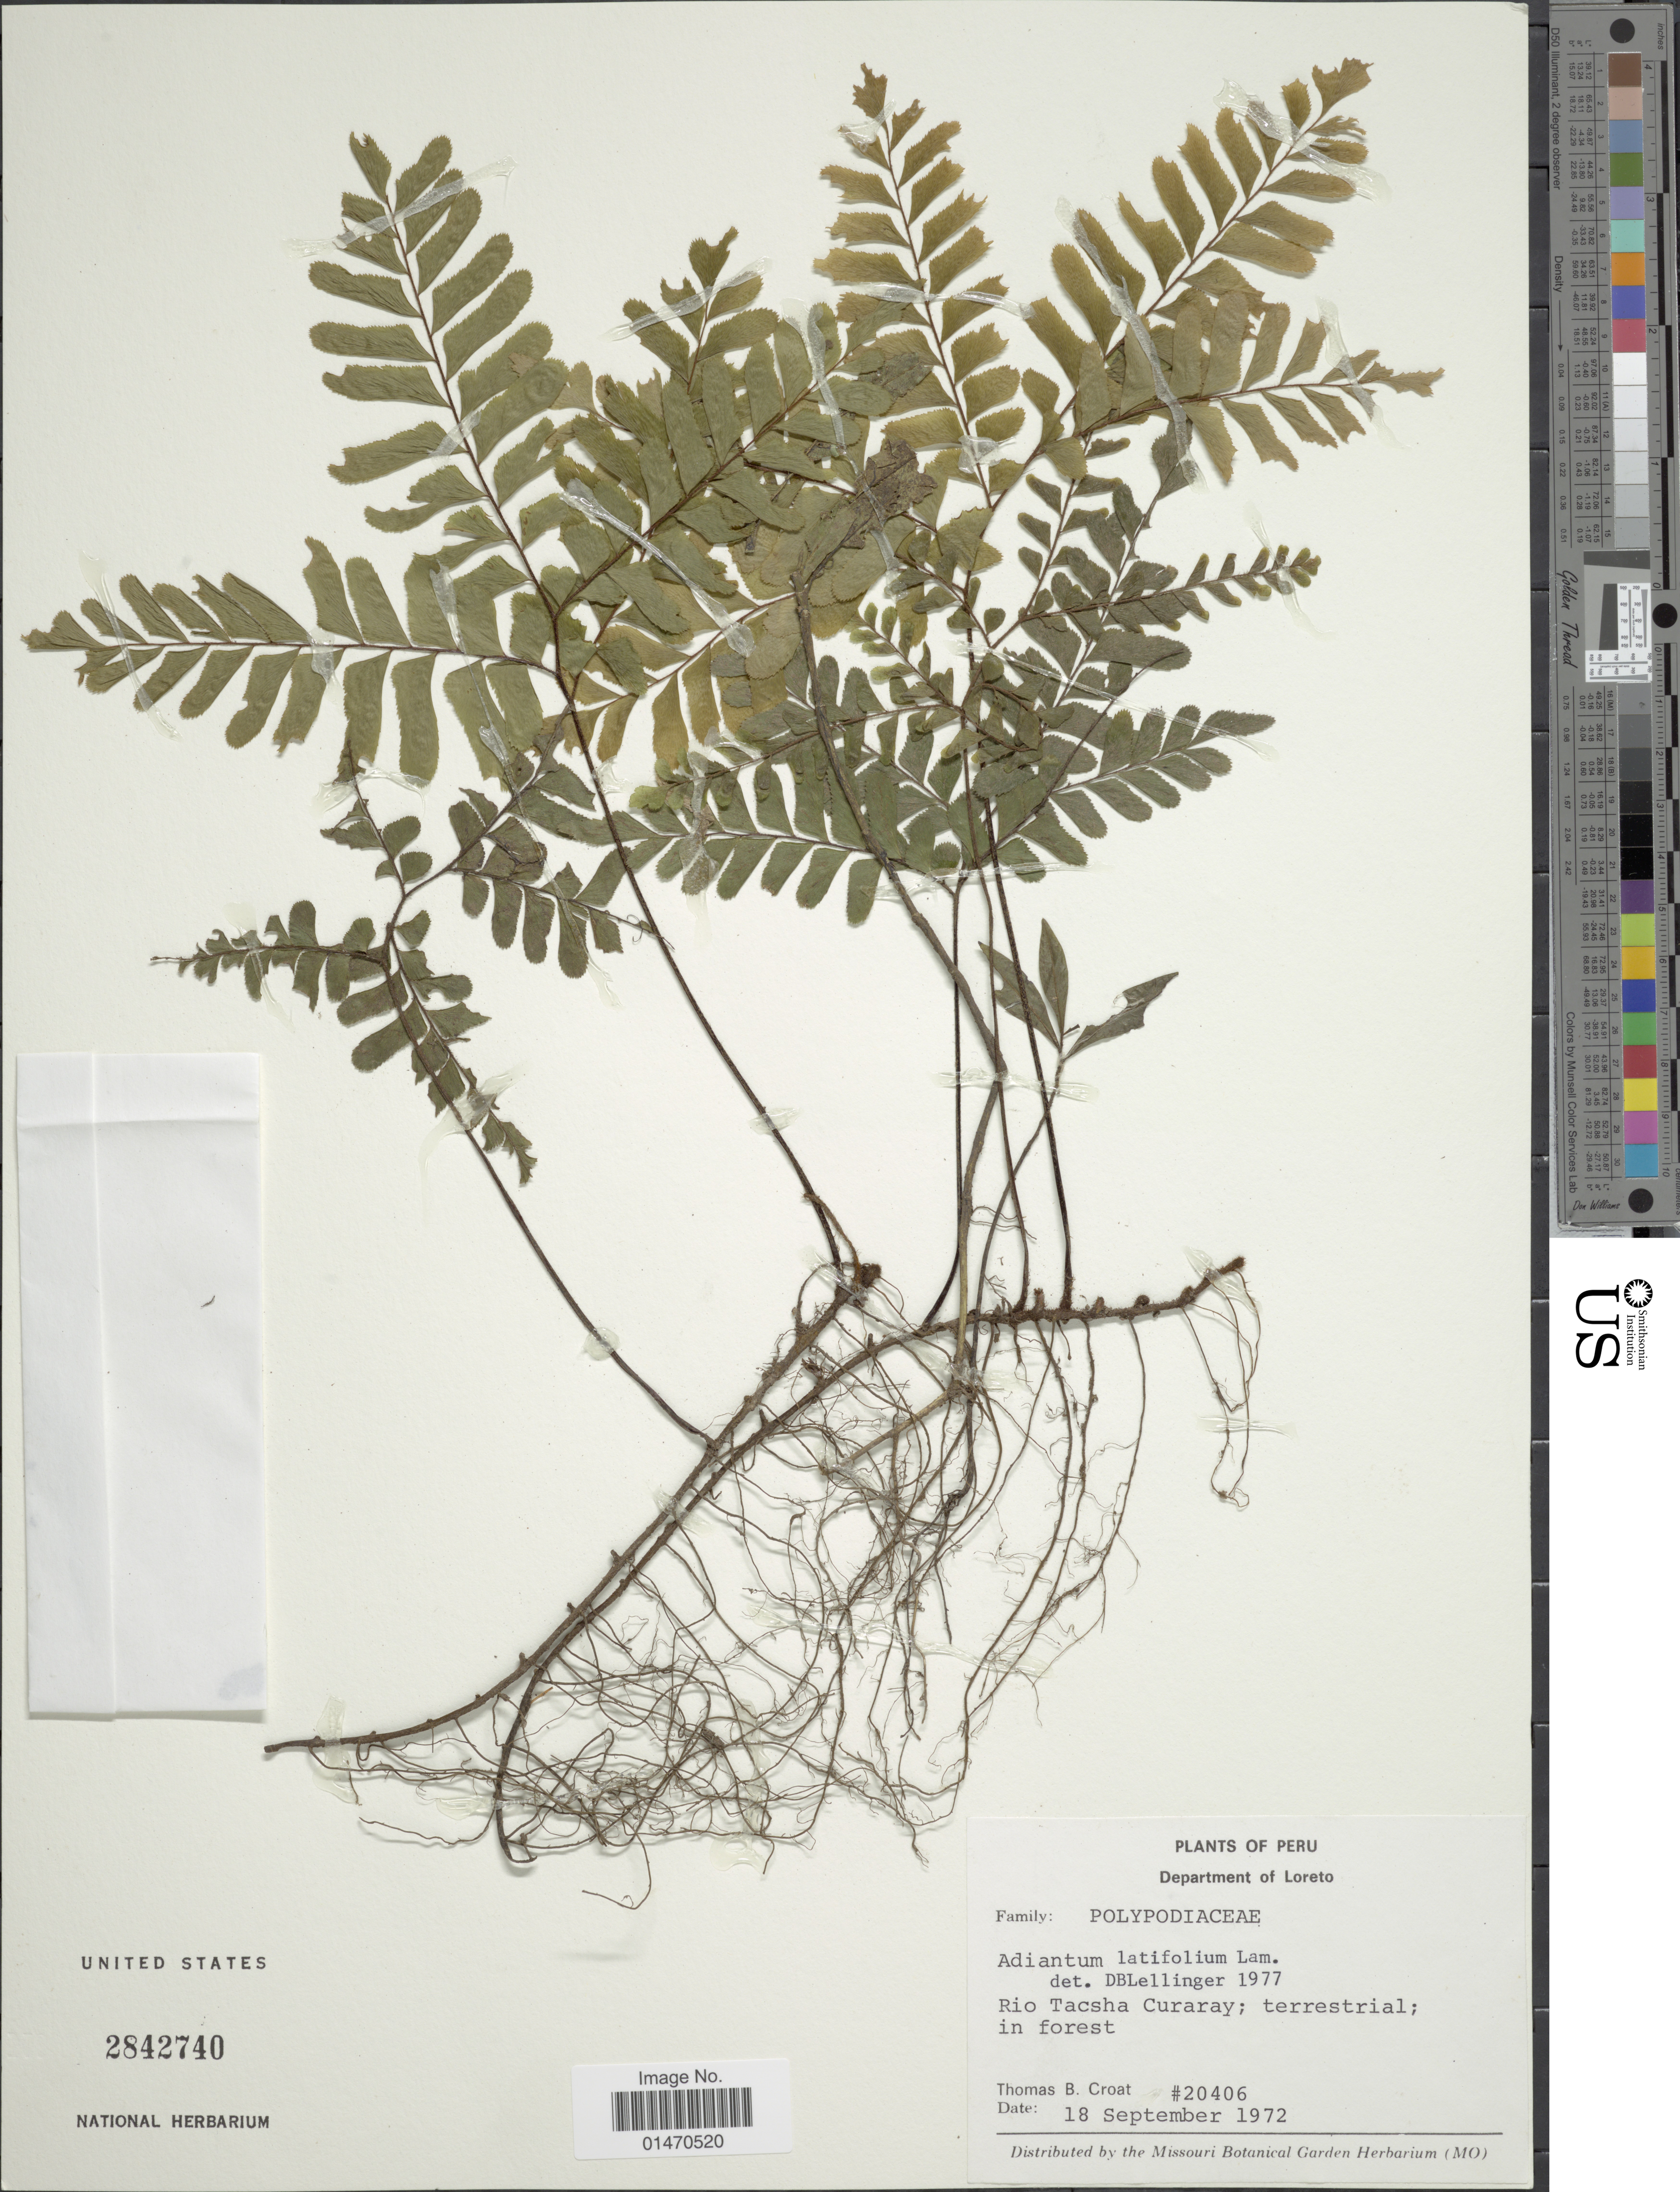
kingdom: Plantae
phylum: Tracheophyta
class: Polypodiopsida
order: Polypodiales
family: Pteridaceae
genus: Adiantum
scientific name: Adiantum latifolium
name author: Lam.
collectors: T. B. Croat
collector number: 20406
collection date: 1972-09-18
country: Peru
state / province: Loreto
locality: Department of Loreto, Rio Tacsha Curaray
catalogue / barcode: US 2842740